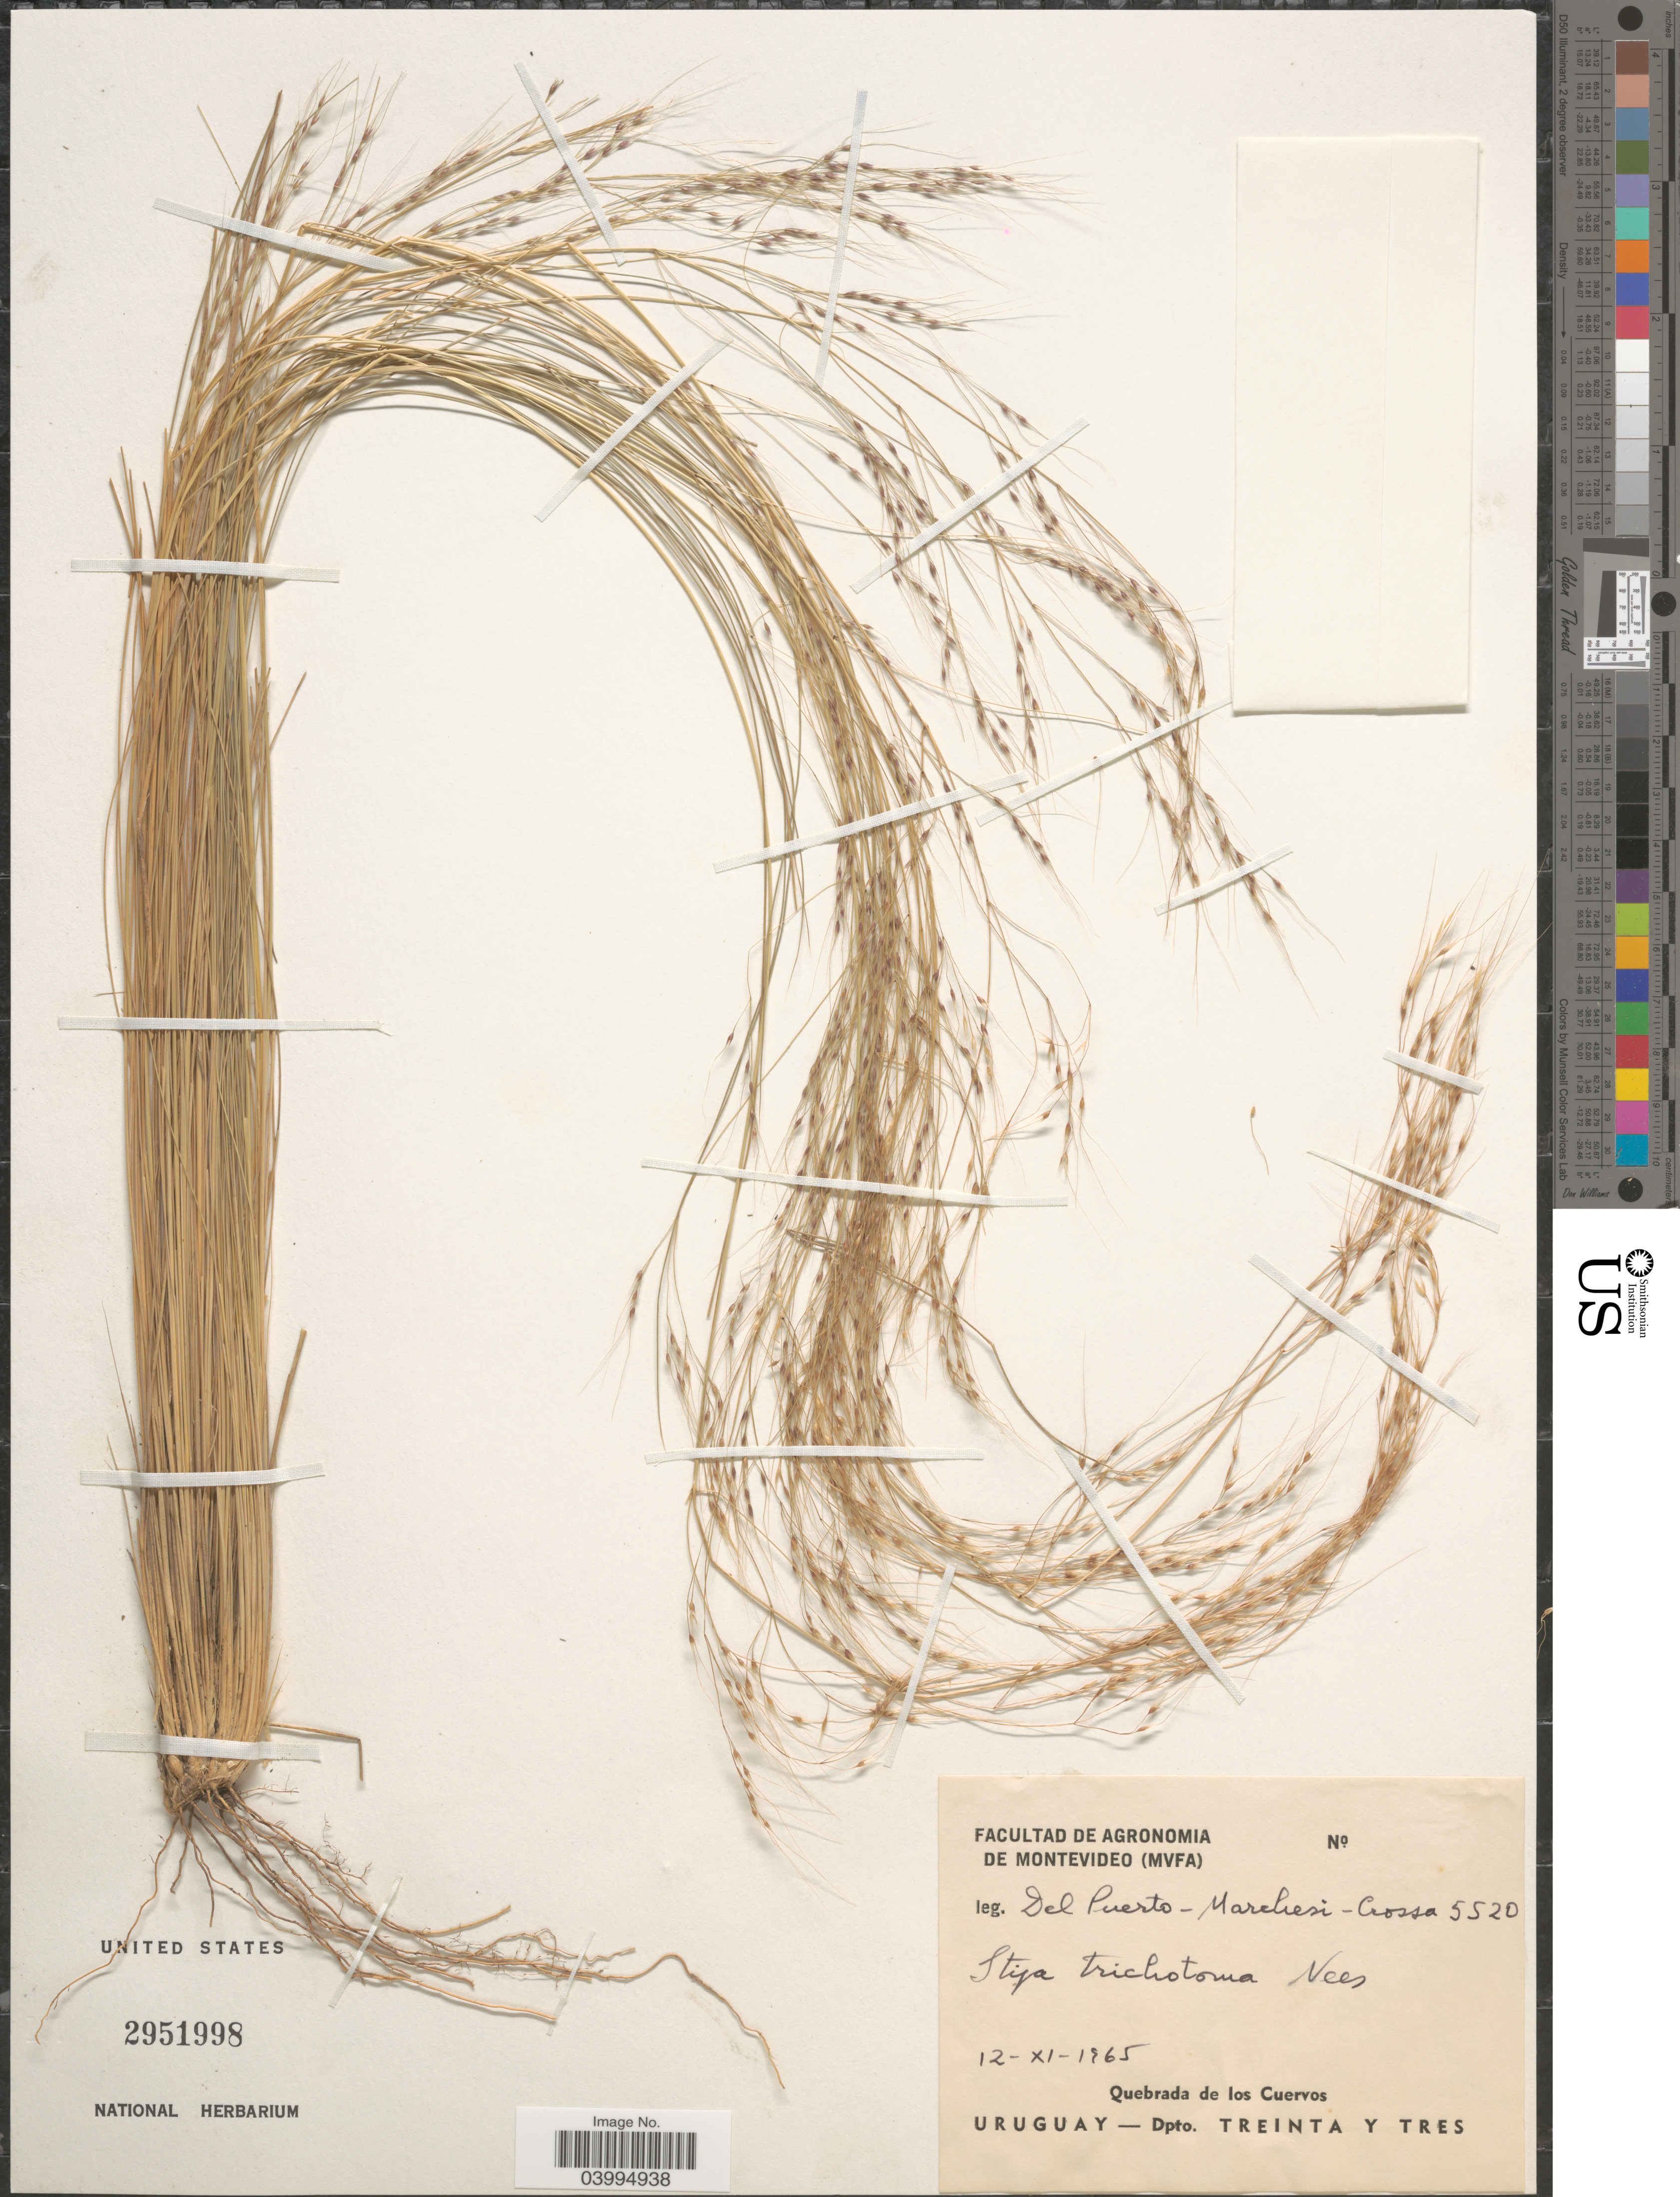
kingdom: Plantae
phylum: Tracheophyta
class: Liliopsida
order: Poales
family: Poaceae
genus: Nassella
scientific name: Nassella trichotoma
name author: (Ness) Hack. ex Arechav.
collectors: Del Puerto, Marchesi & Crossa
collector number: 5520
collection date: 1965-11-12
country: Uruguay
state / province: Treinta y Tres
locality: Quebrada de los Cuervos. Dpto. Treinta y Tres.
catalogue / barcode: US 2951998